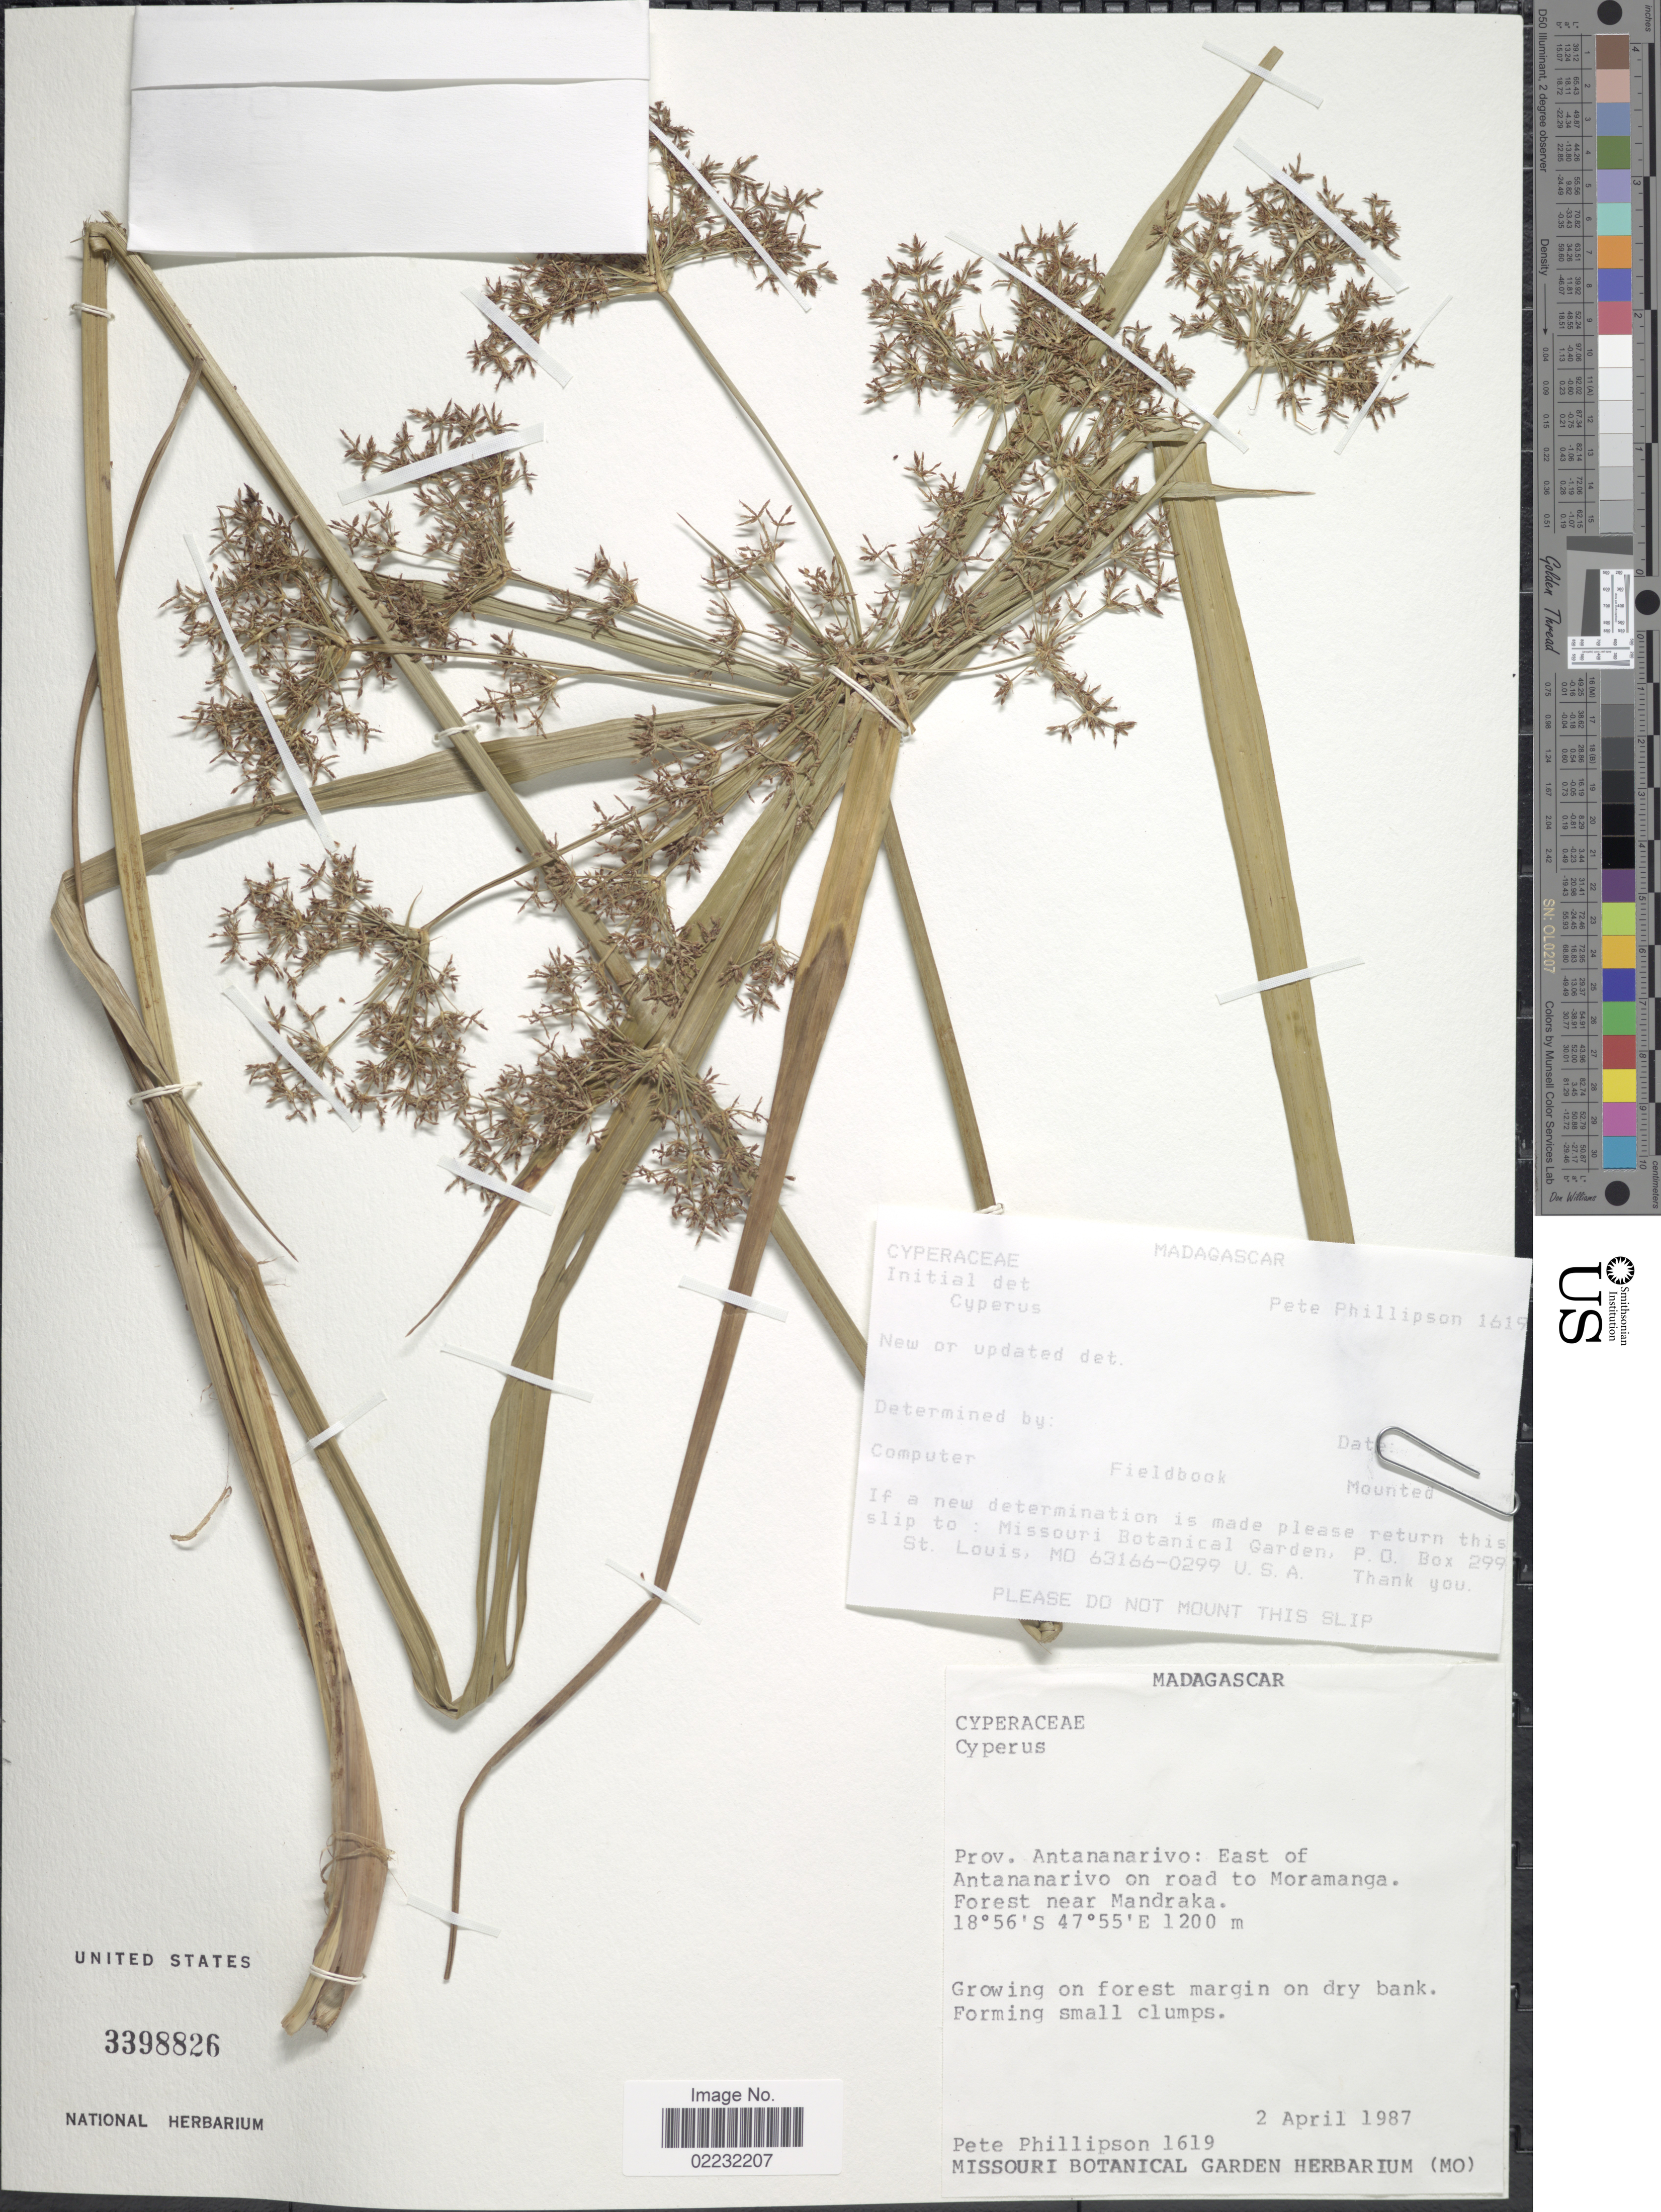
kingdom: Plantae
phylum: Tracheophyta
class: Liliopsida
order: Poales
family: Cyperaceae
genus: Cyperus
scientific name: Cyperus baronii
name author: C.B. Clarke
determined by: Strong, Mark T., (BOT), Smithsonian Institution - National Museum of Natural History (UNITED STATES)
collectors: P. B. Phillipson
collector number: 1619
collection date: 1987-04-02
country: Madagascar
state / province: Analamanga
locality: East of Antananaribo on road to Moramanga, forest near Mandraka, on forest margin on dry bank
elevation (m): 1200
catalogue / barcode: US 3398826